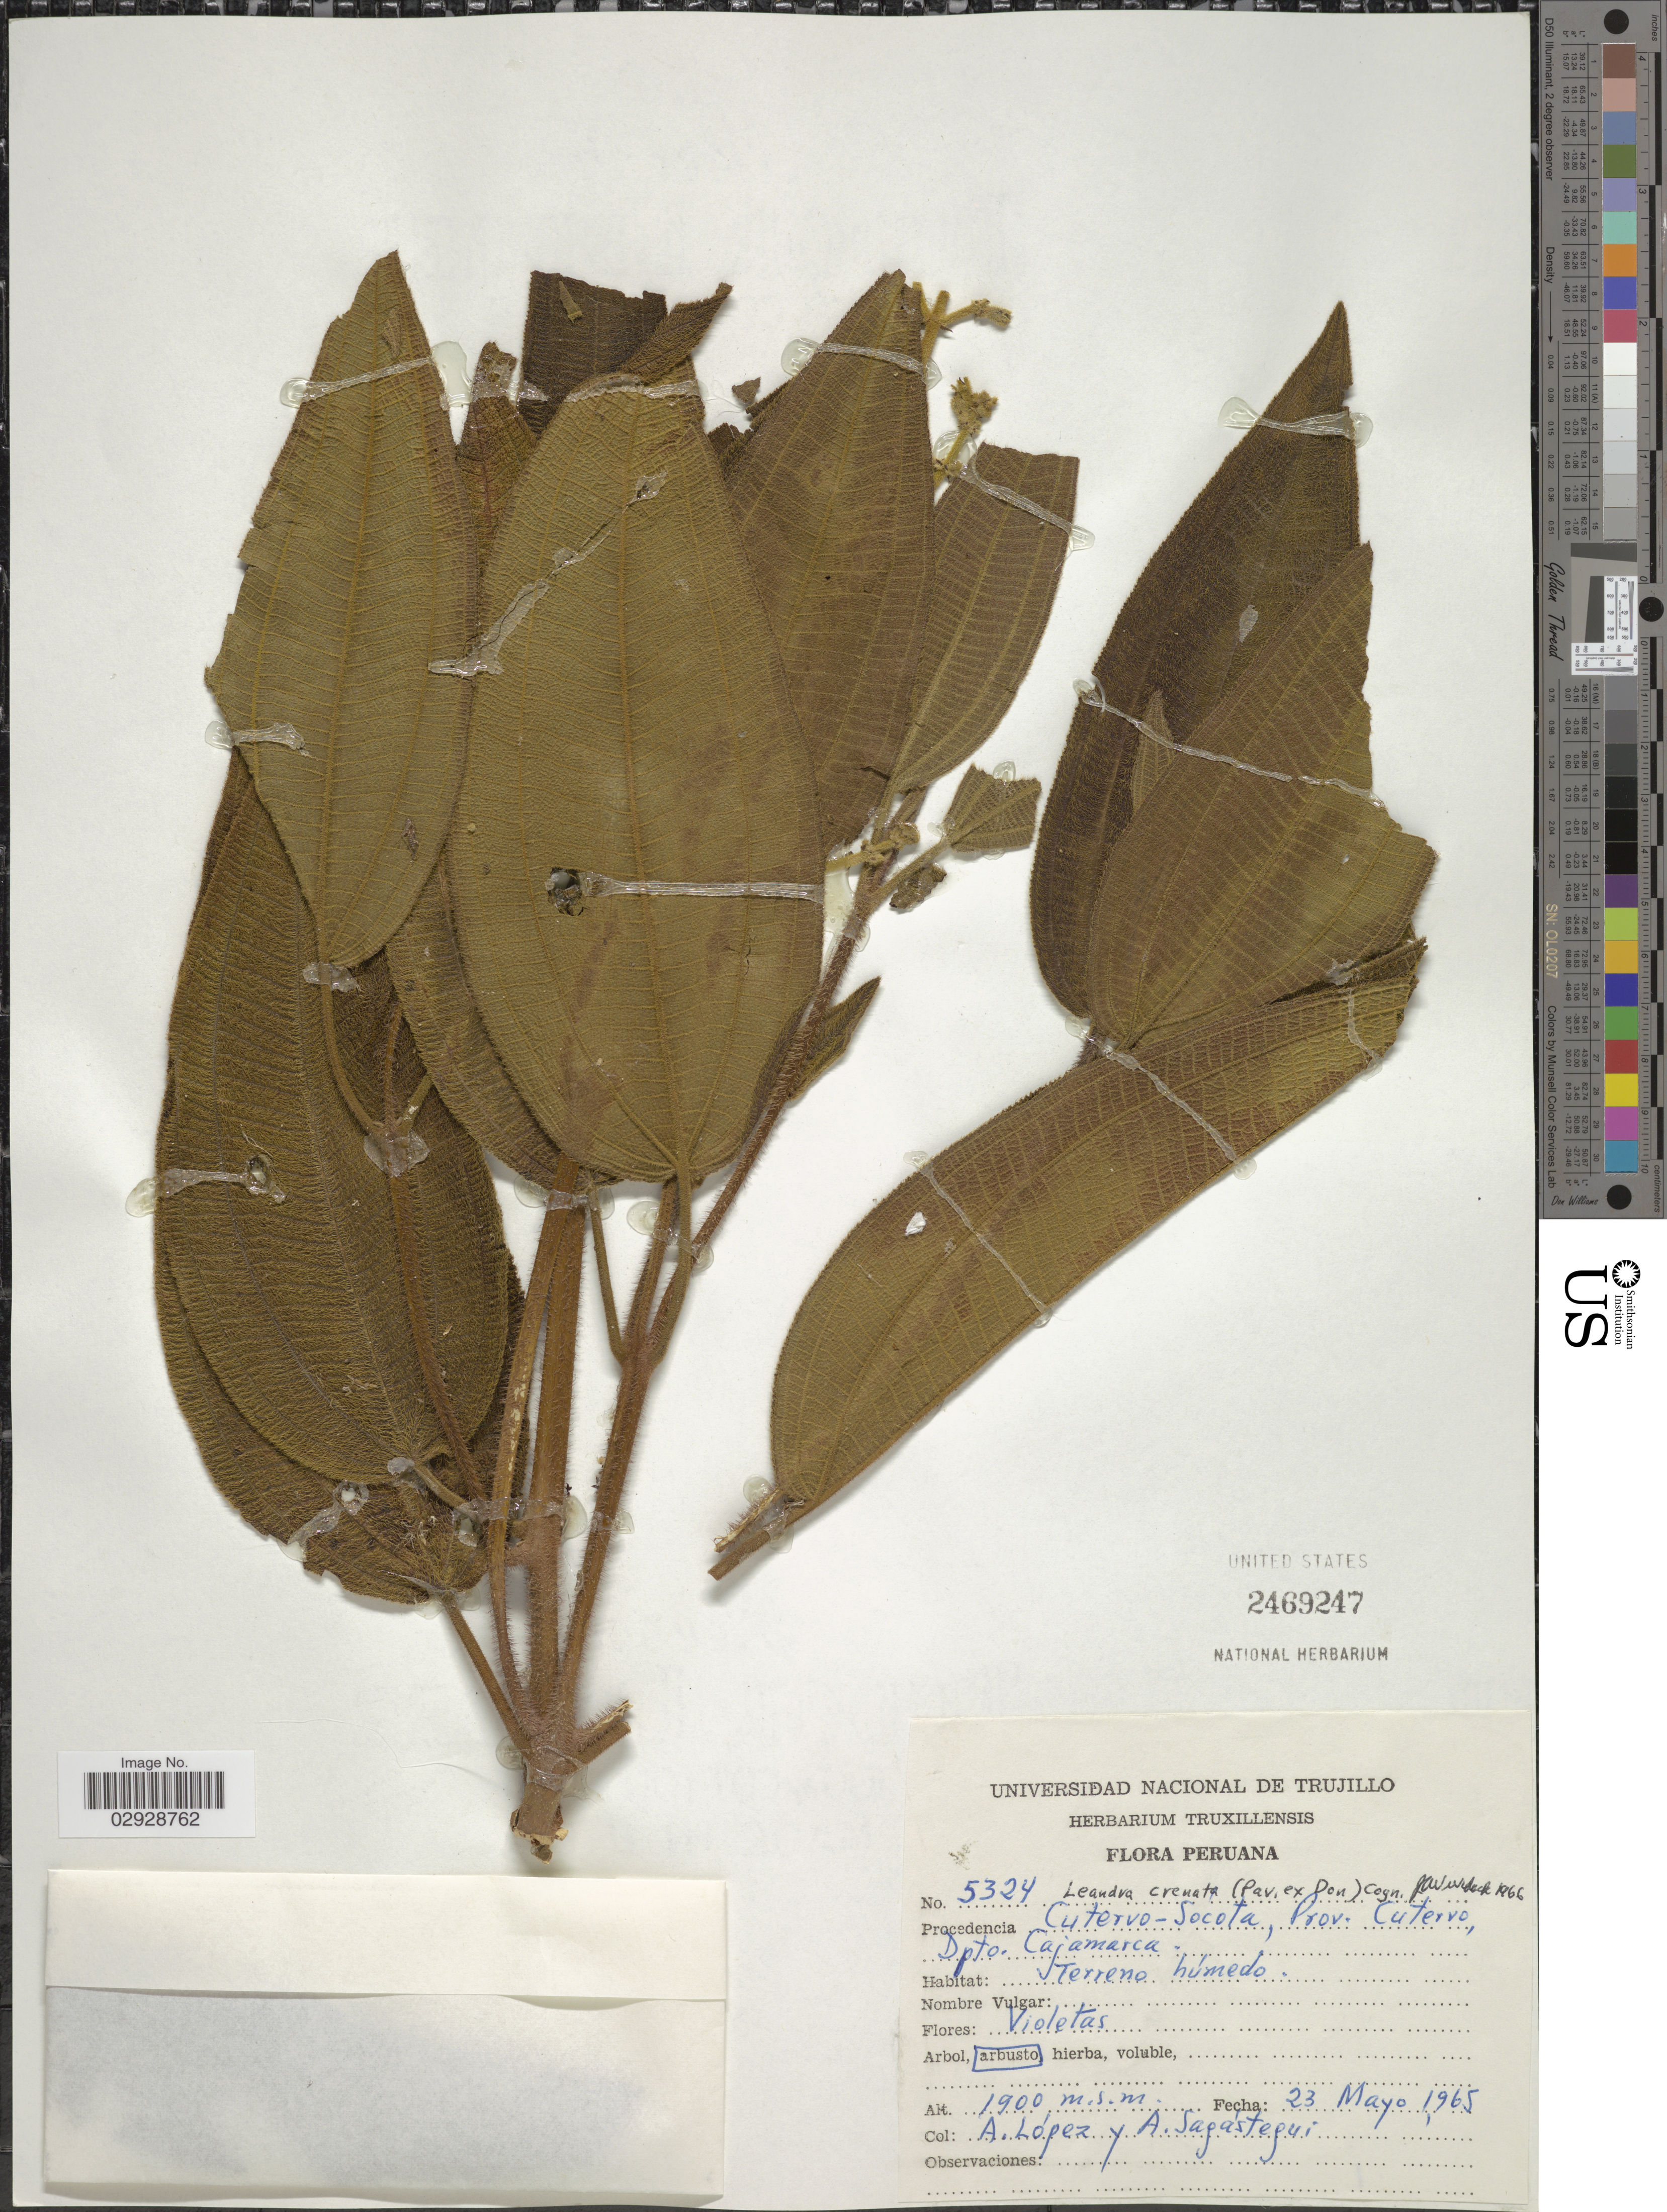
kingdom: Plantae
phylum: Tracheophyta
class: Magnoliopsida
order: Myrtales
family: Melastomataceae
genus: Leandra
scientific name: Leandra crenata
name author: (D. Don) Cogn.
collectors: A. López & A. Sagastegui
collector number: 5324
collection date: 1965-05-23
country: Peru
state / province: Cajamarca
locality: Procedencia Cutervo-Socota, Prov. Cutervo, Dpto. Cajamarca.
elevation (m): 1900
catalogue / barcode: US 2469247